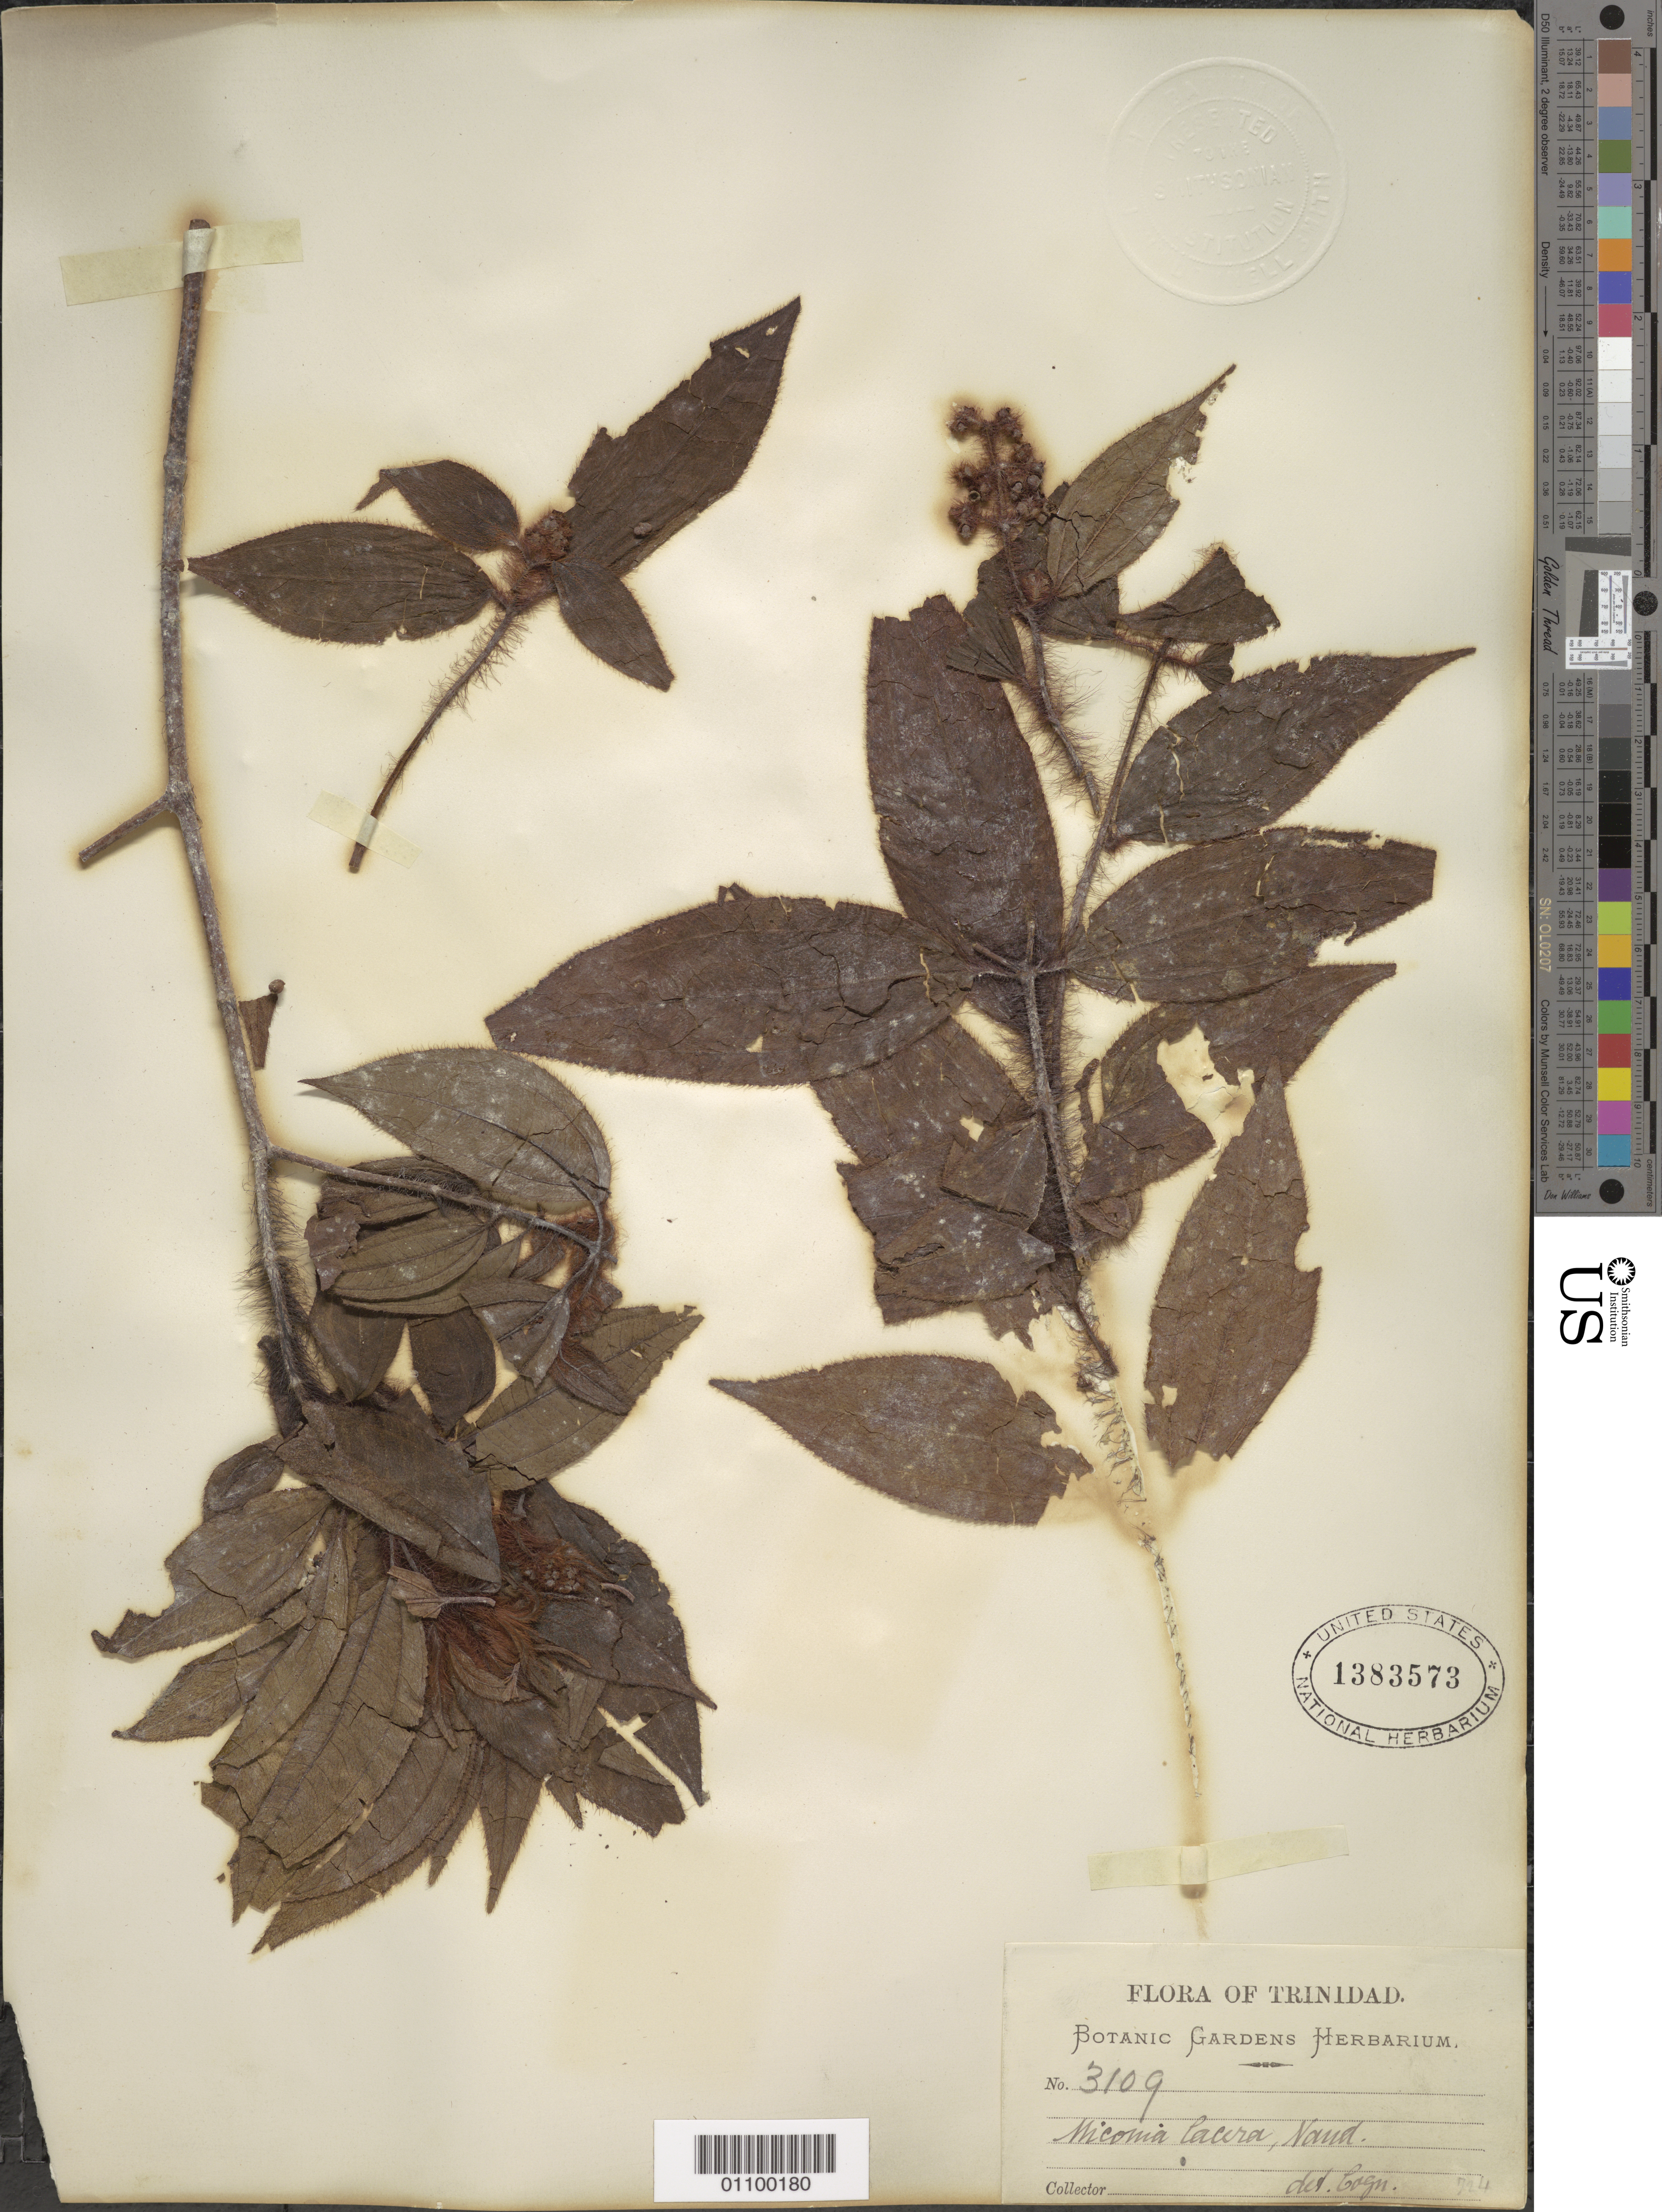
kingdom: Plantae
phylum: Tracheophyta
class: Magnoliopsida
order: Myrtales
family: Melastomataceae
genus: Miconia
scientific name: Miconia lacera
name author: (Bonpl.) Naudin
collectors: Botanic Gardens Herbarium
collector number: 3109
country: Trinidad and Tobago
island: Trinidad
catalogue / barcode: US 1383573